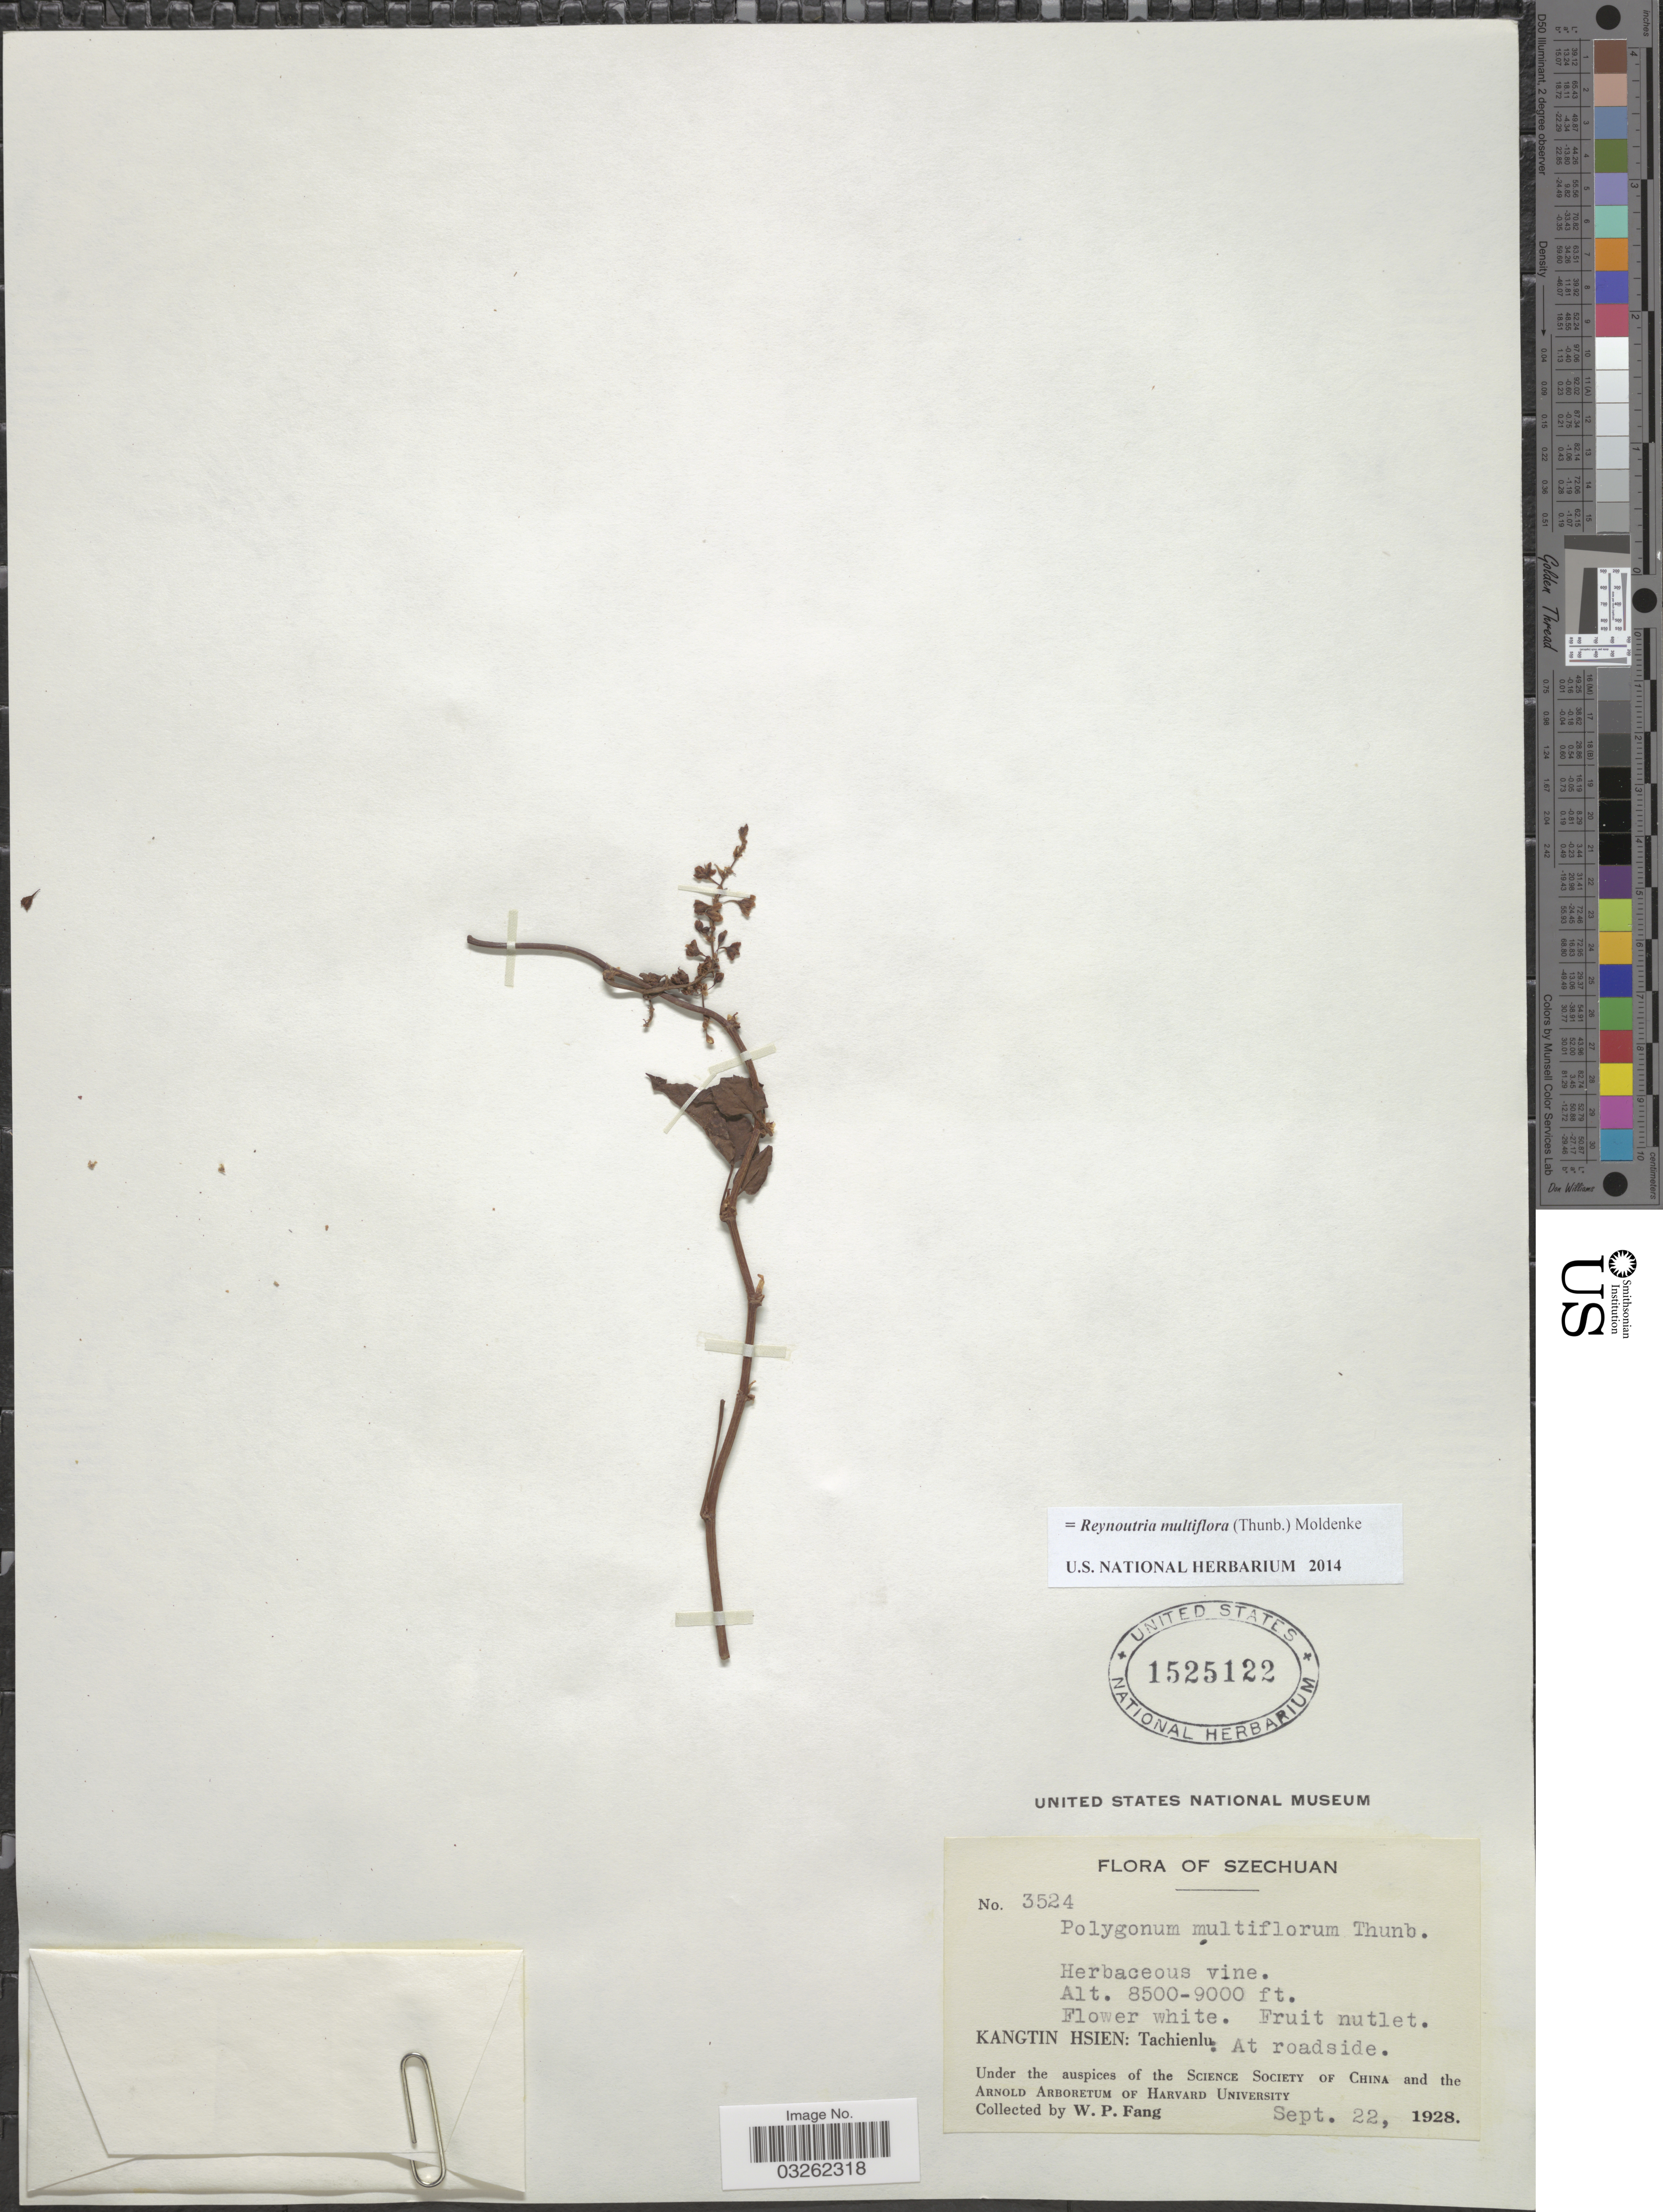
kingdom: Plantae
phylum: Tracheophyta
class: Magnoliopsida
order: Caryophyllales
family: Polygonaceae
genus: Reynoutria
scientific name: Reynoutria multiflora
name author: (Thunb.) Moldenke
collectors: W. P. Fang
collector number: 3524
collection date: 1928-09-22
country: China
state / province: Sichuan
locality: Szechuan, Kangtin Hsien: Tachienlu: At roadside.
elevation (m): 2591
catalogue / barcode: US 1525122